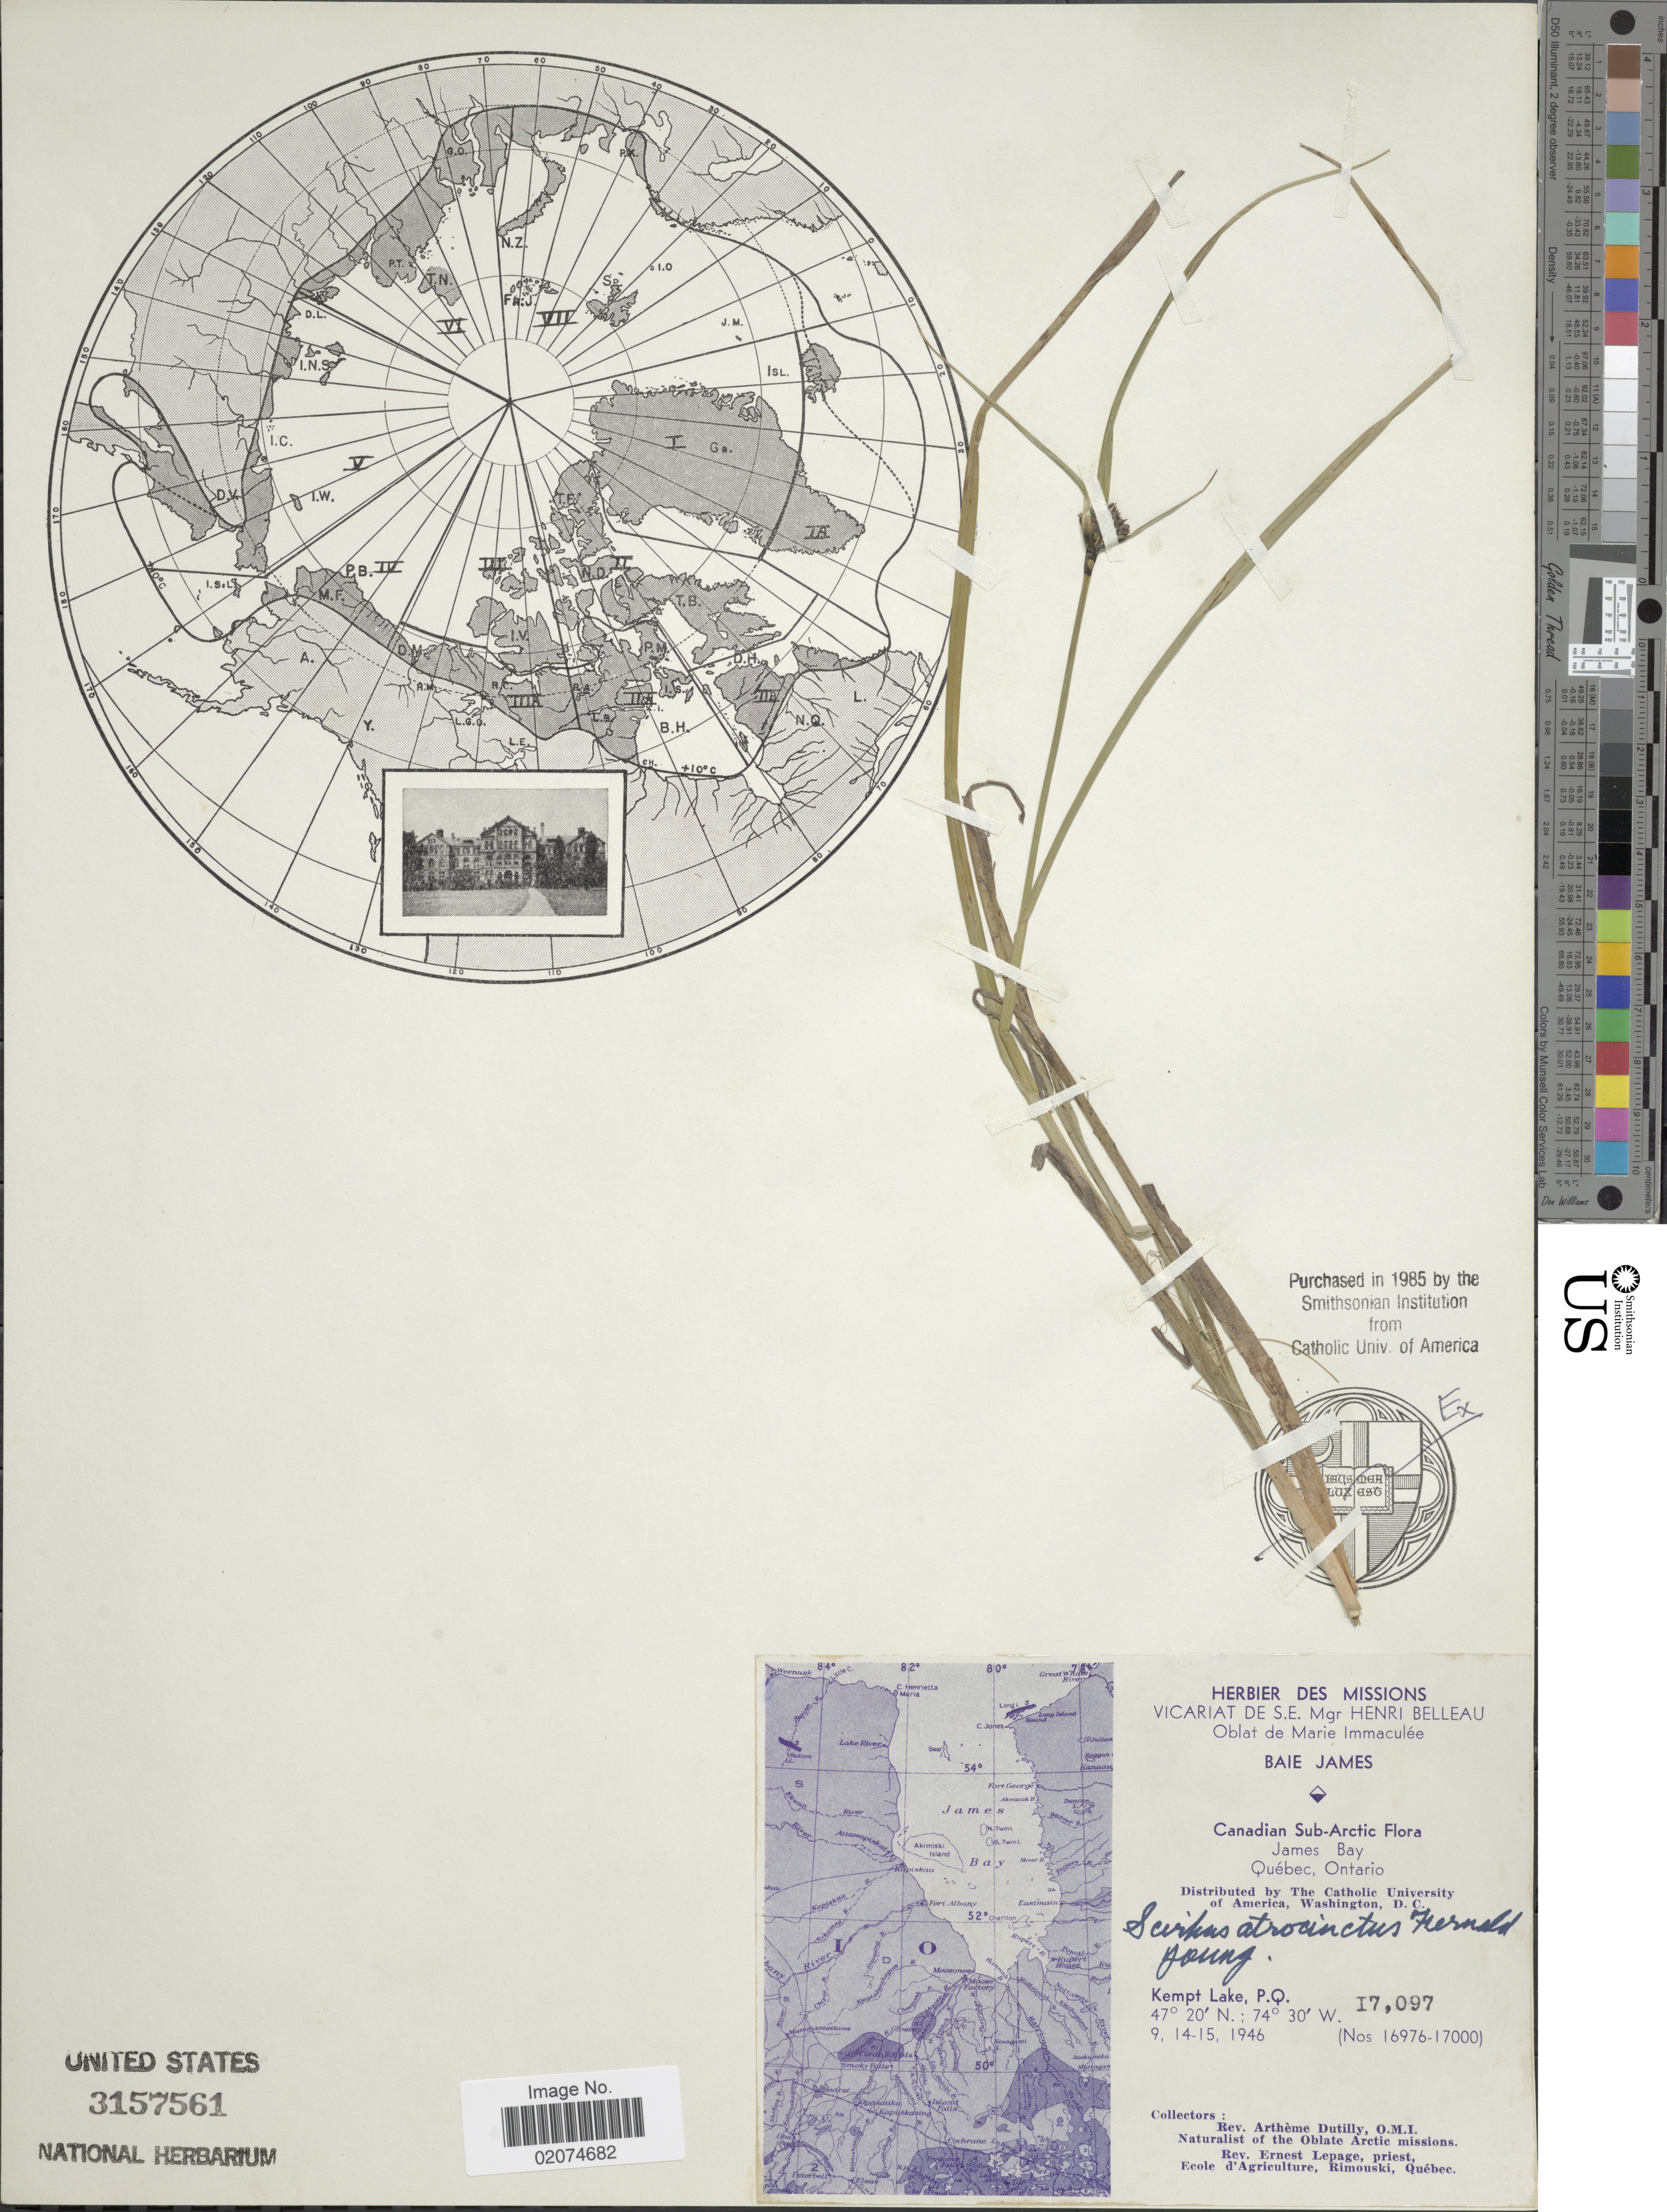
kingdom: Plantae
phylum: Tracheophyta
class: Liliopsida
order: Poales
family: Cyperaceae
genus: Scirpus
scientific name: Scirpus atrocinctus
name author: Fernald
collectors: A. Dutilly & E. Lepage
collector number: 17097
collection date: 1946-09-14/1946-09-15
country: Canada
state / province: Quebec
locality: Baie James. James Bay, Quebec, Ontario Kempt Lake, P.Q. Canadian Sub-Arctic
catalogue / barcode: US 3157561